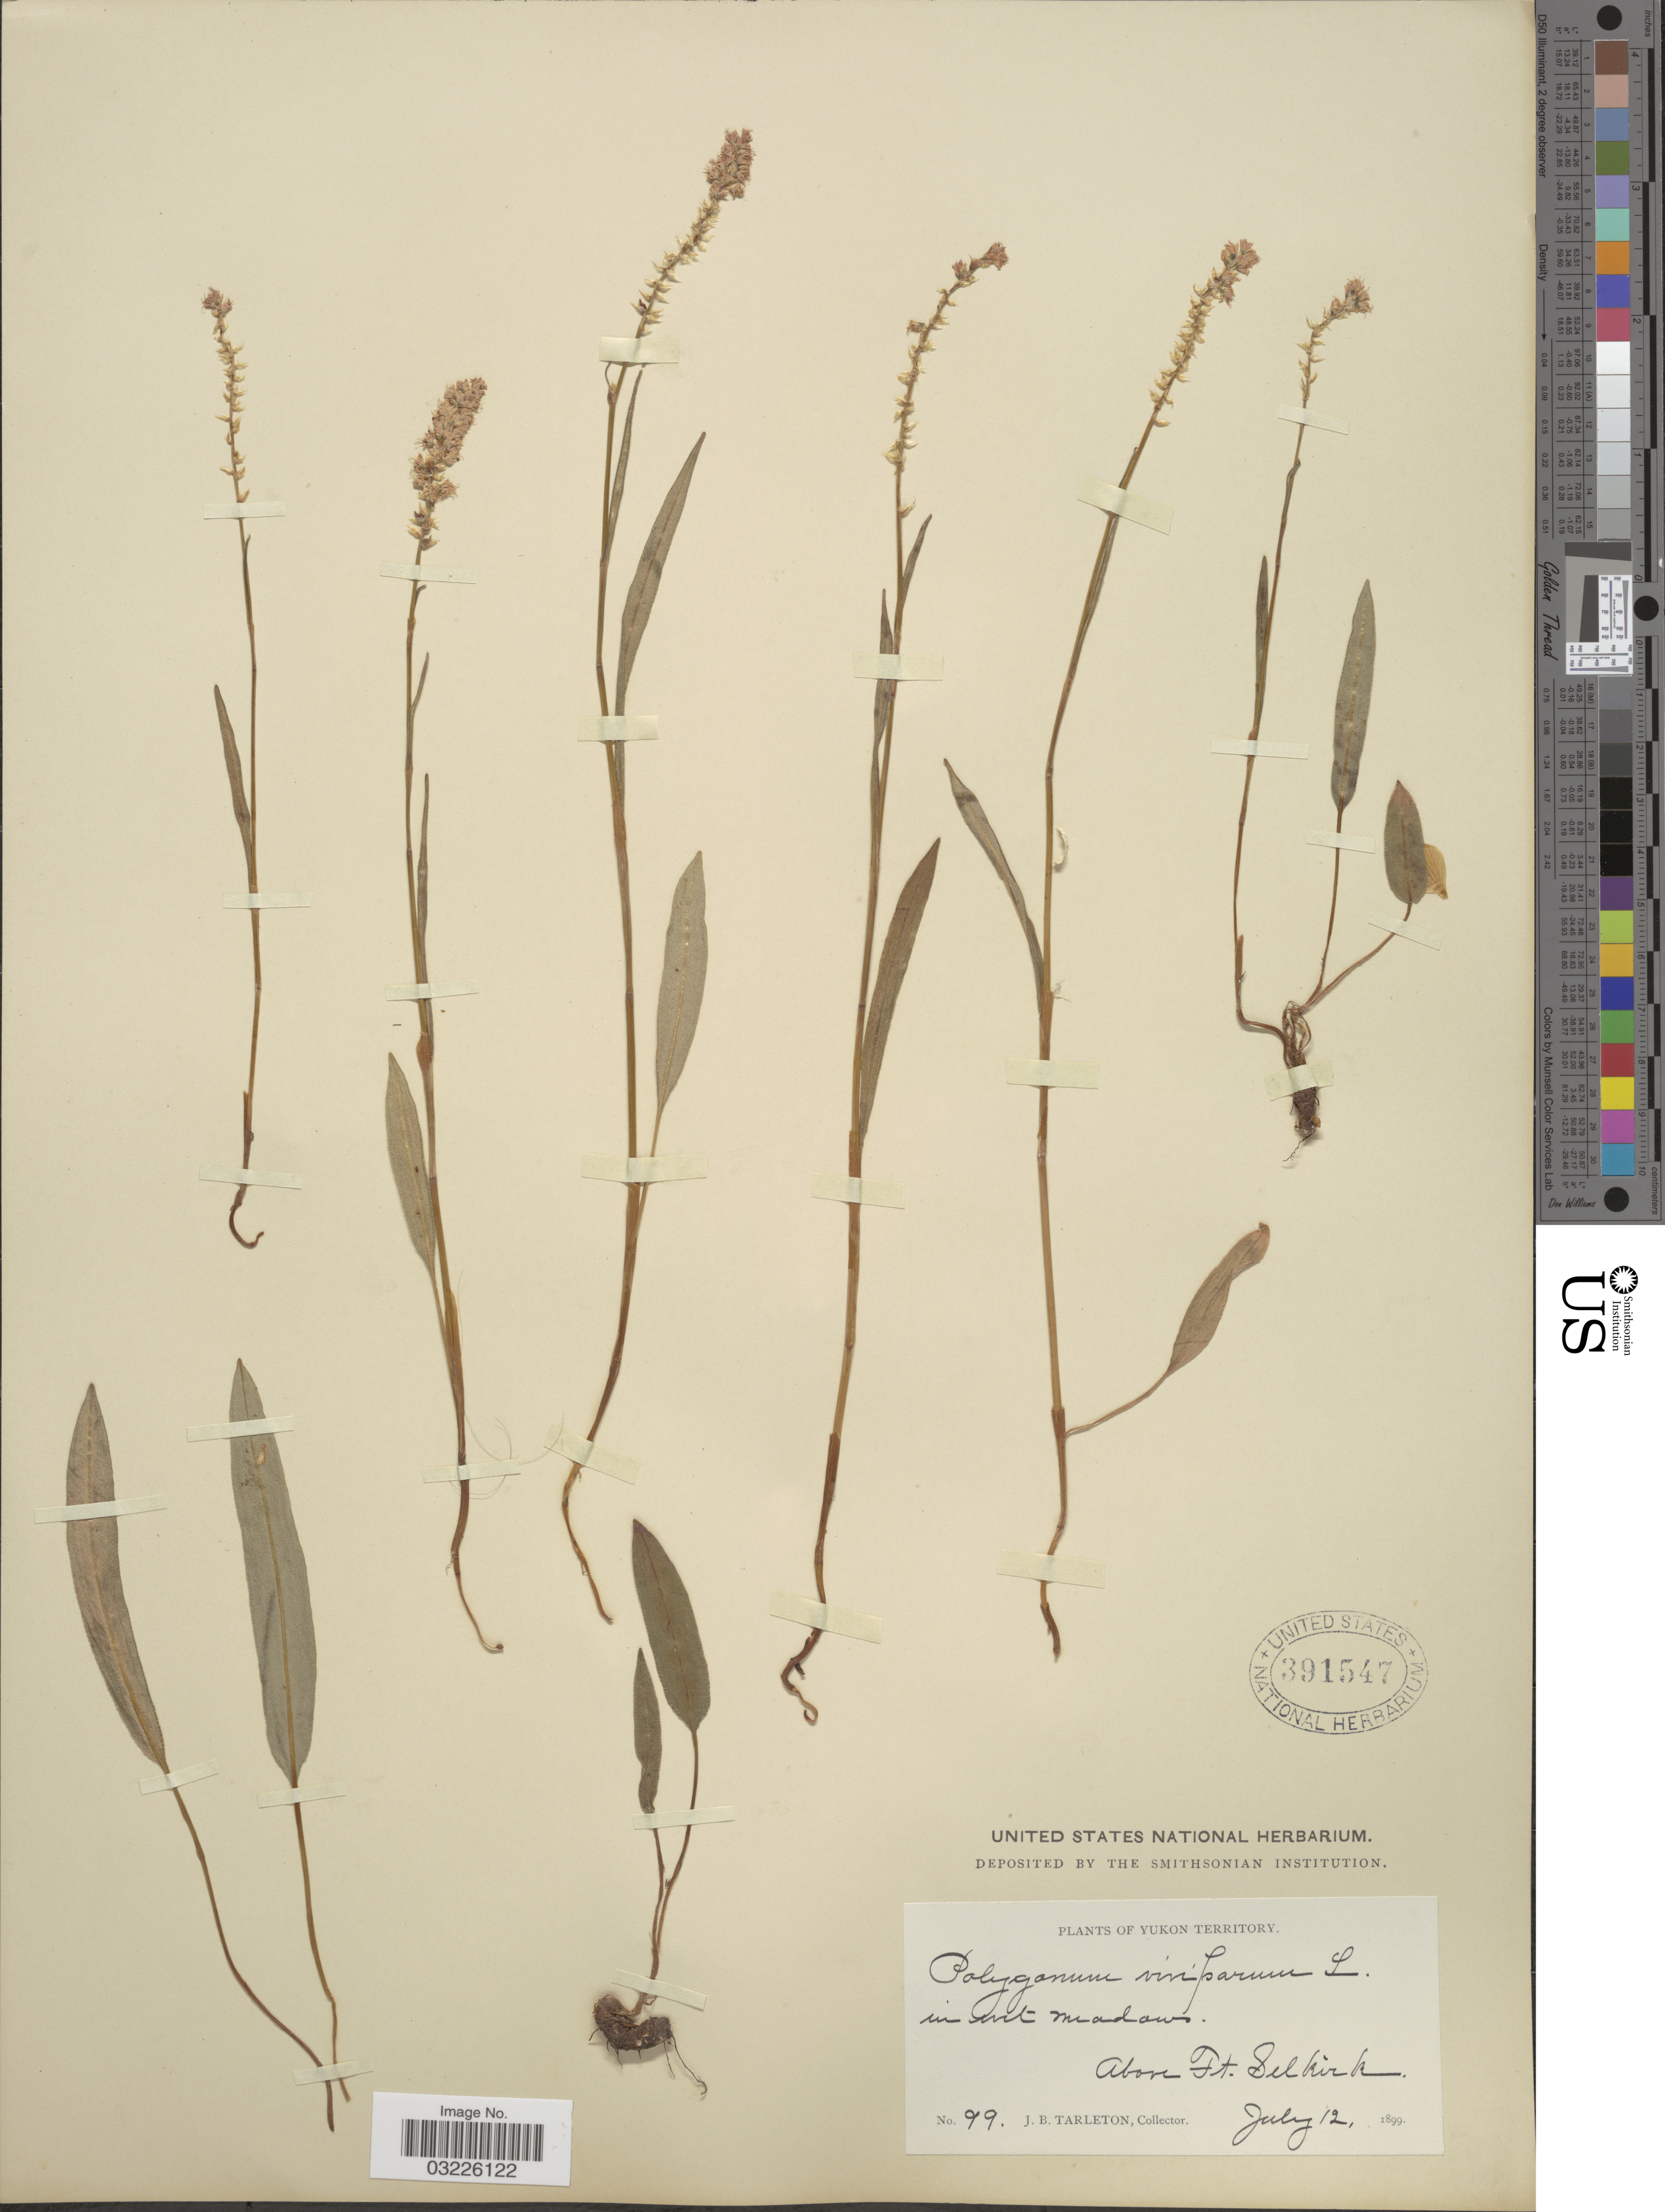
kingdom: Plantae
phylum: Tracheophyta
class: Magnoliopsida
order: Caryophyllales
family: Polygonaceae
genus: Bistorta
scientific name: Bistorta vivipara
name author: (L.) Delarbre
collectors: J. Tarleton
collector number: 99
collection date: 1899-07-12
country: Canada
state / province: Yukon Territory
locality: Above Ft. Selkirk.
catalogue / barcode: US 391547